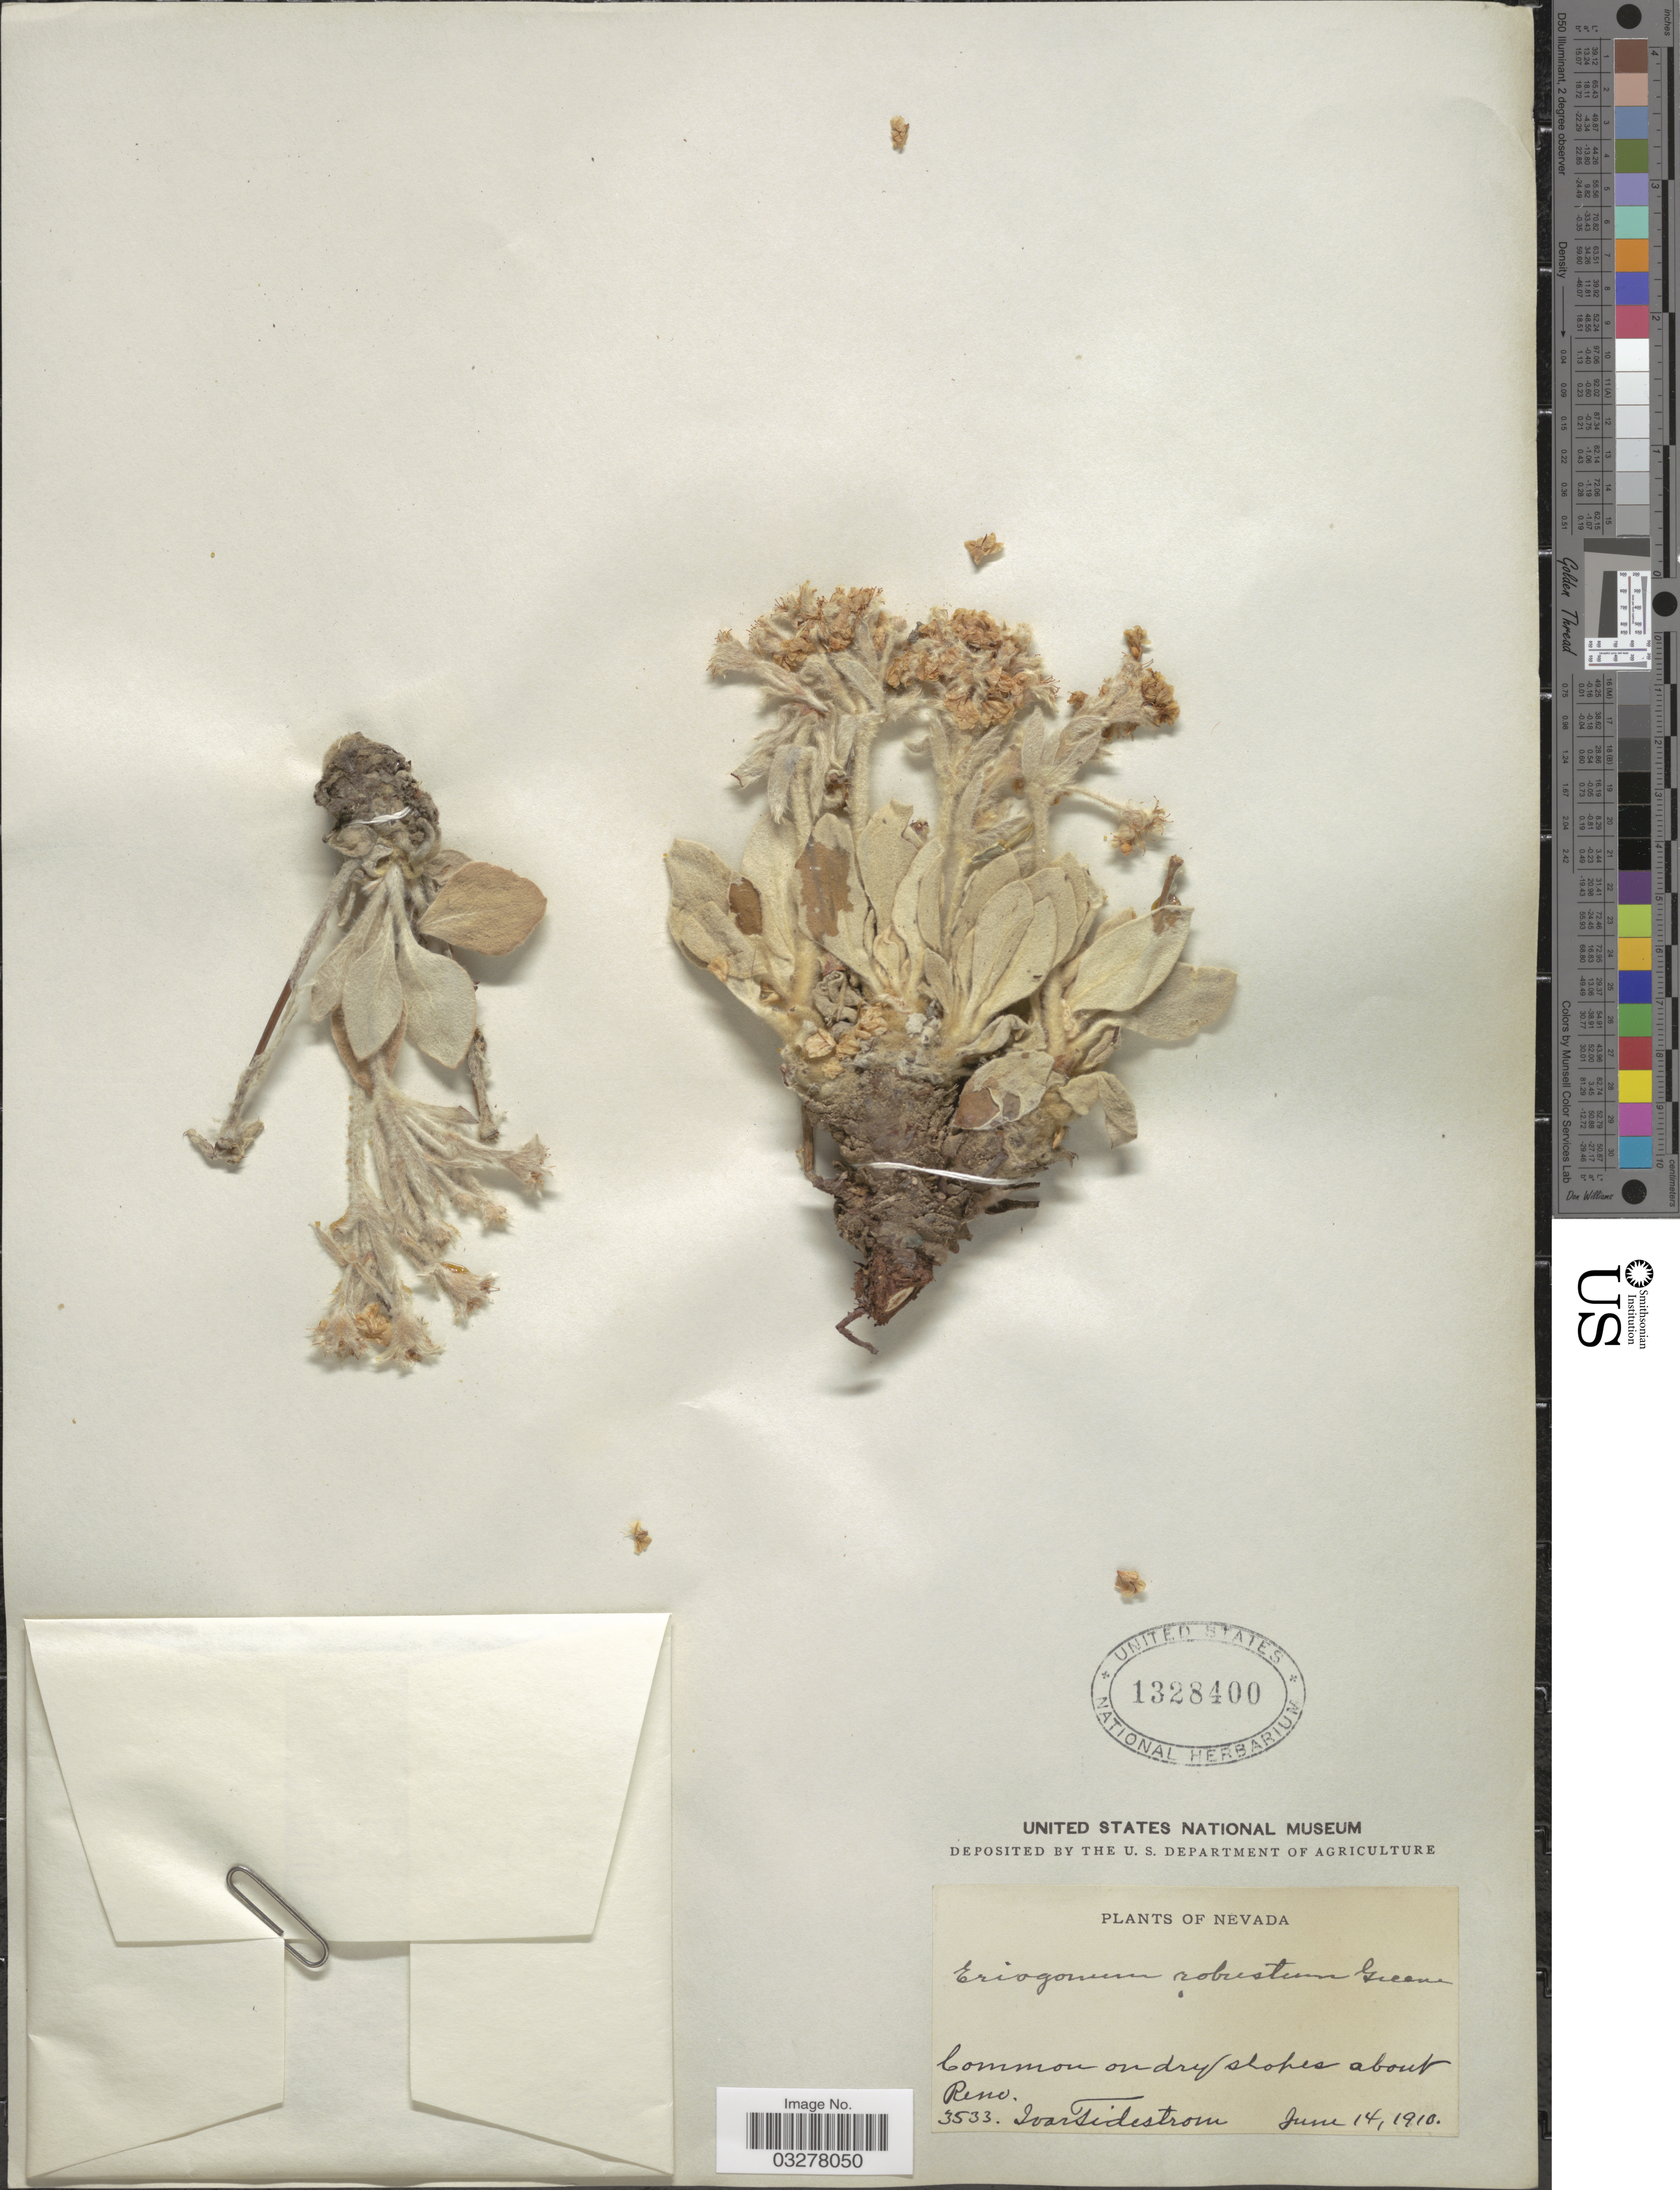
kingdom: Plantae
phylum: Tracheophyta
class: Magnoliopsida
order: Caryophyllales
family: Polygonaceae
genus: Eriogonum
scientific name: Eriogonum lobbii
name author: Torr. & A. Gray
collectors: I. F. Tidestrom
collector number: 3533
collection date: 1910-06-14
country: United States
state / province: Nevada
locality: About Reno.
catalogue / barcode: US 1328400